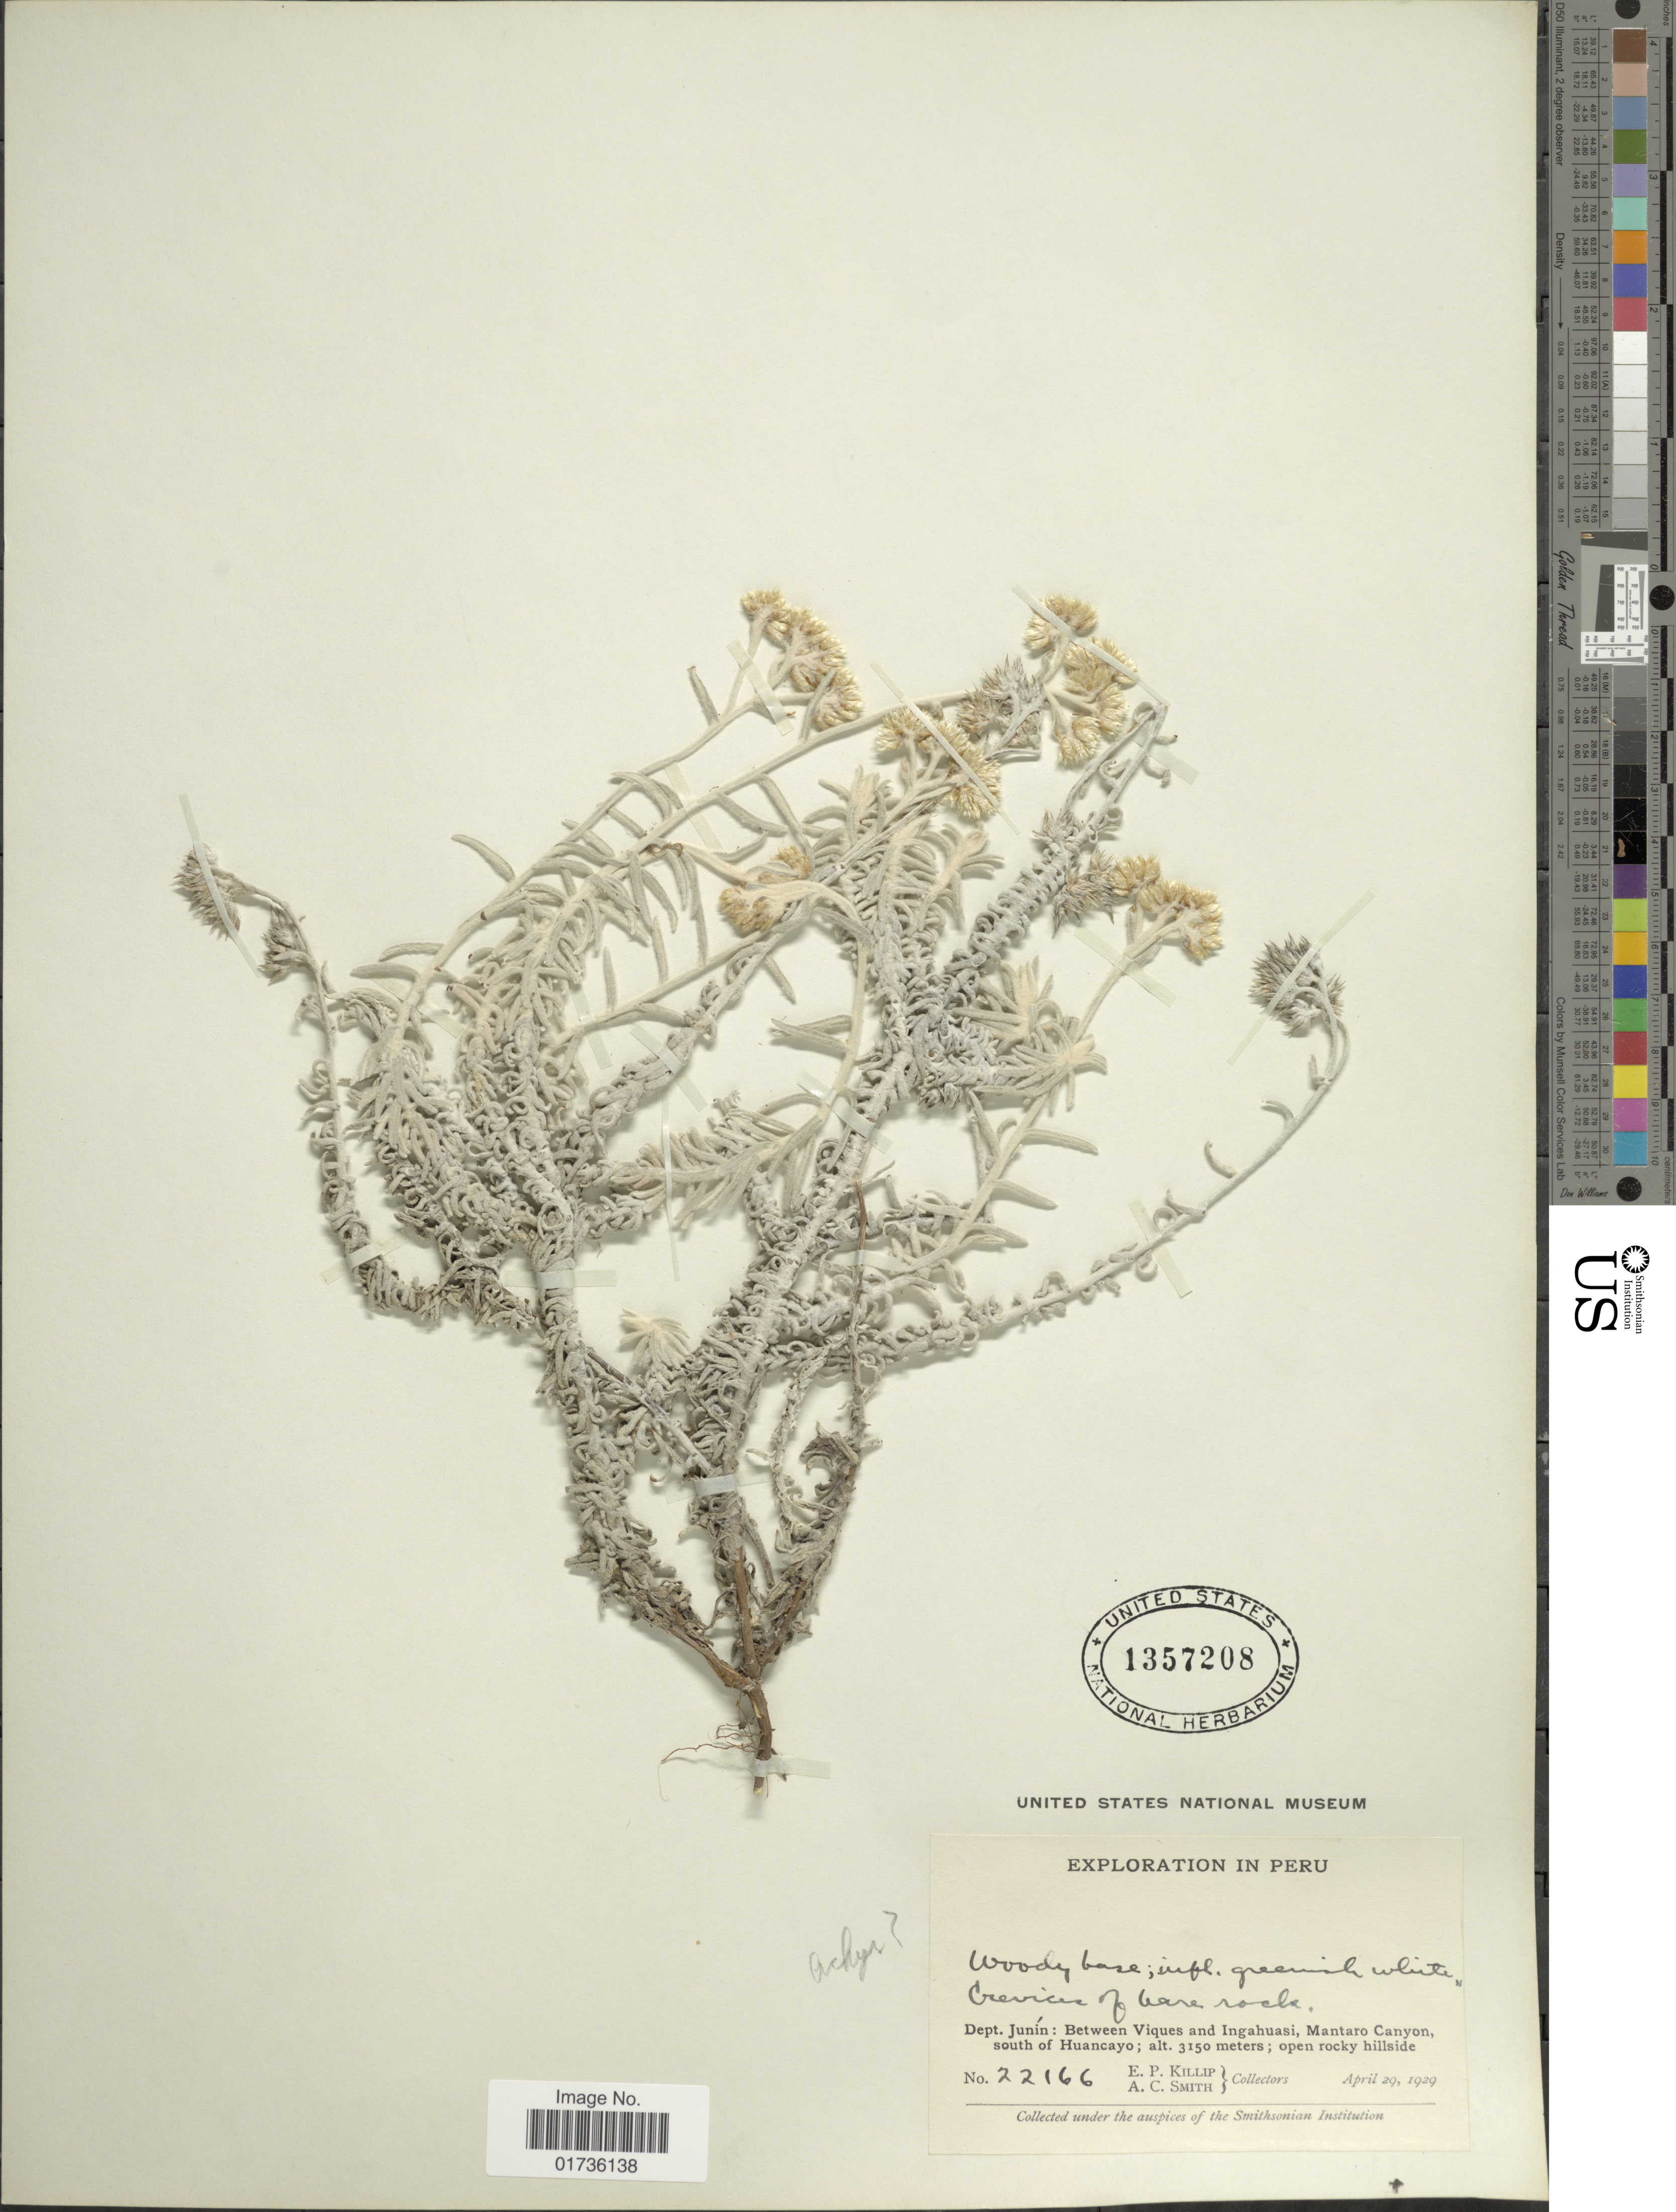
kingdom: Plantae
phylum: Tracheophyta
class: Magnoliopsida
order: Asterales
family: Asteraceae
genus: Achyrocline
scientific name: Achyrocline sp.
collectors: E. P. Killip & A. C. Smith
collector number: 22166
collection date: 1929-04-29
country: Peru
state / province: Junín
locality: Crevice of bare rocks, Dept, Junín: Between Viques and Ingahuasi, Mantaro Canyon, south of Huancayo; open rocky hillside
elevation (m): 3150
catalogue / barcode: US 1357208